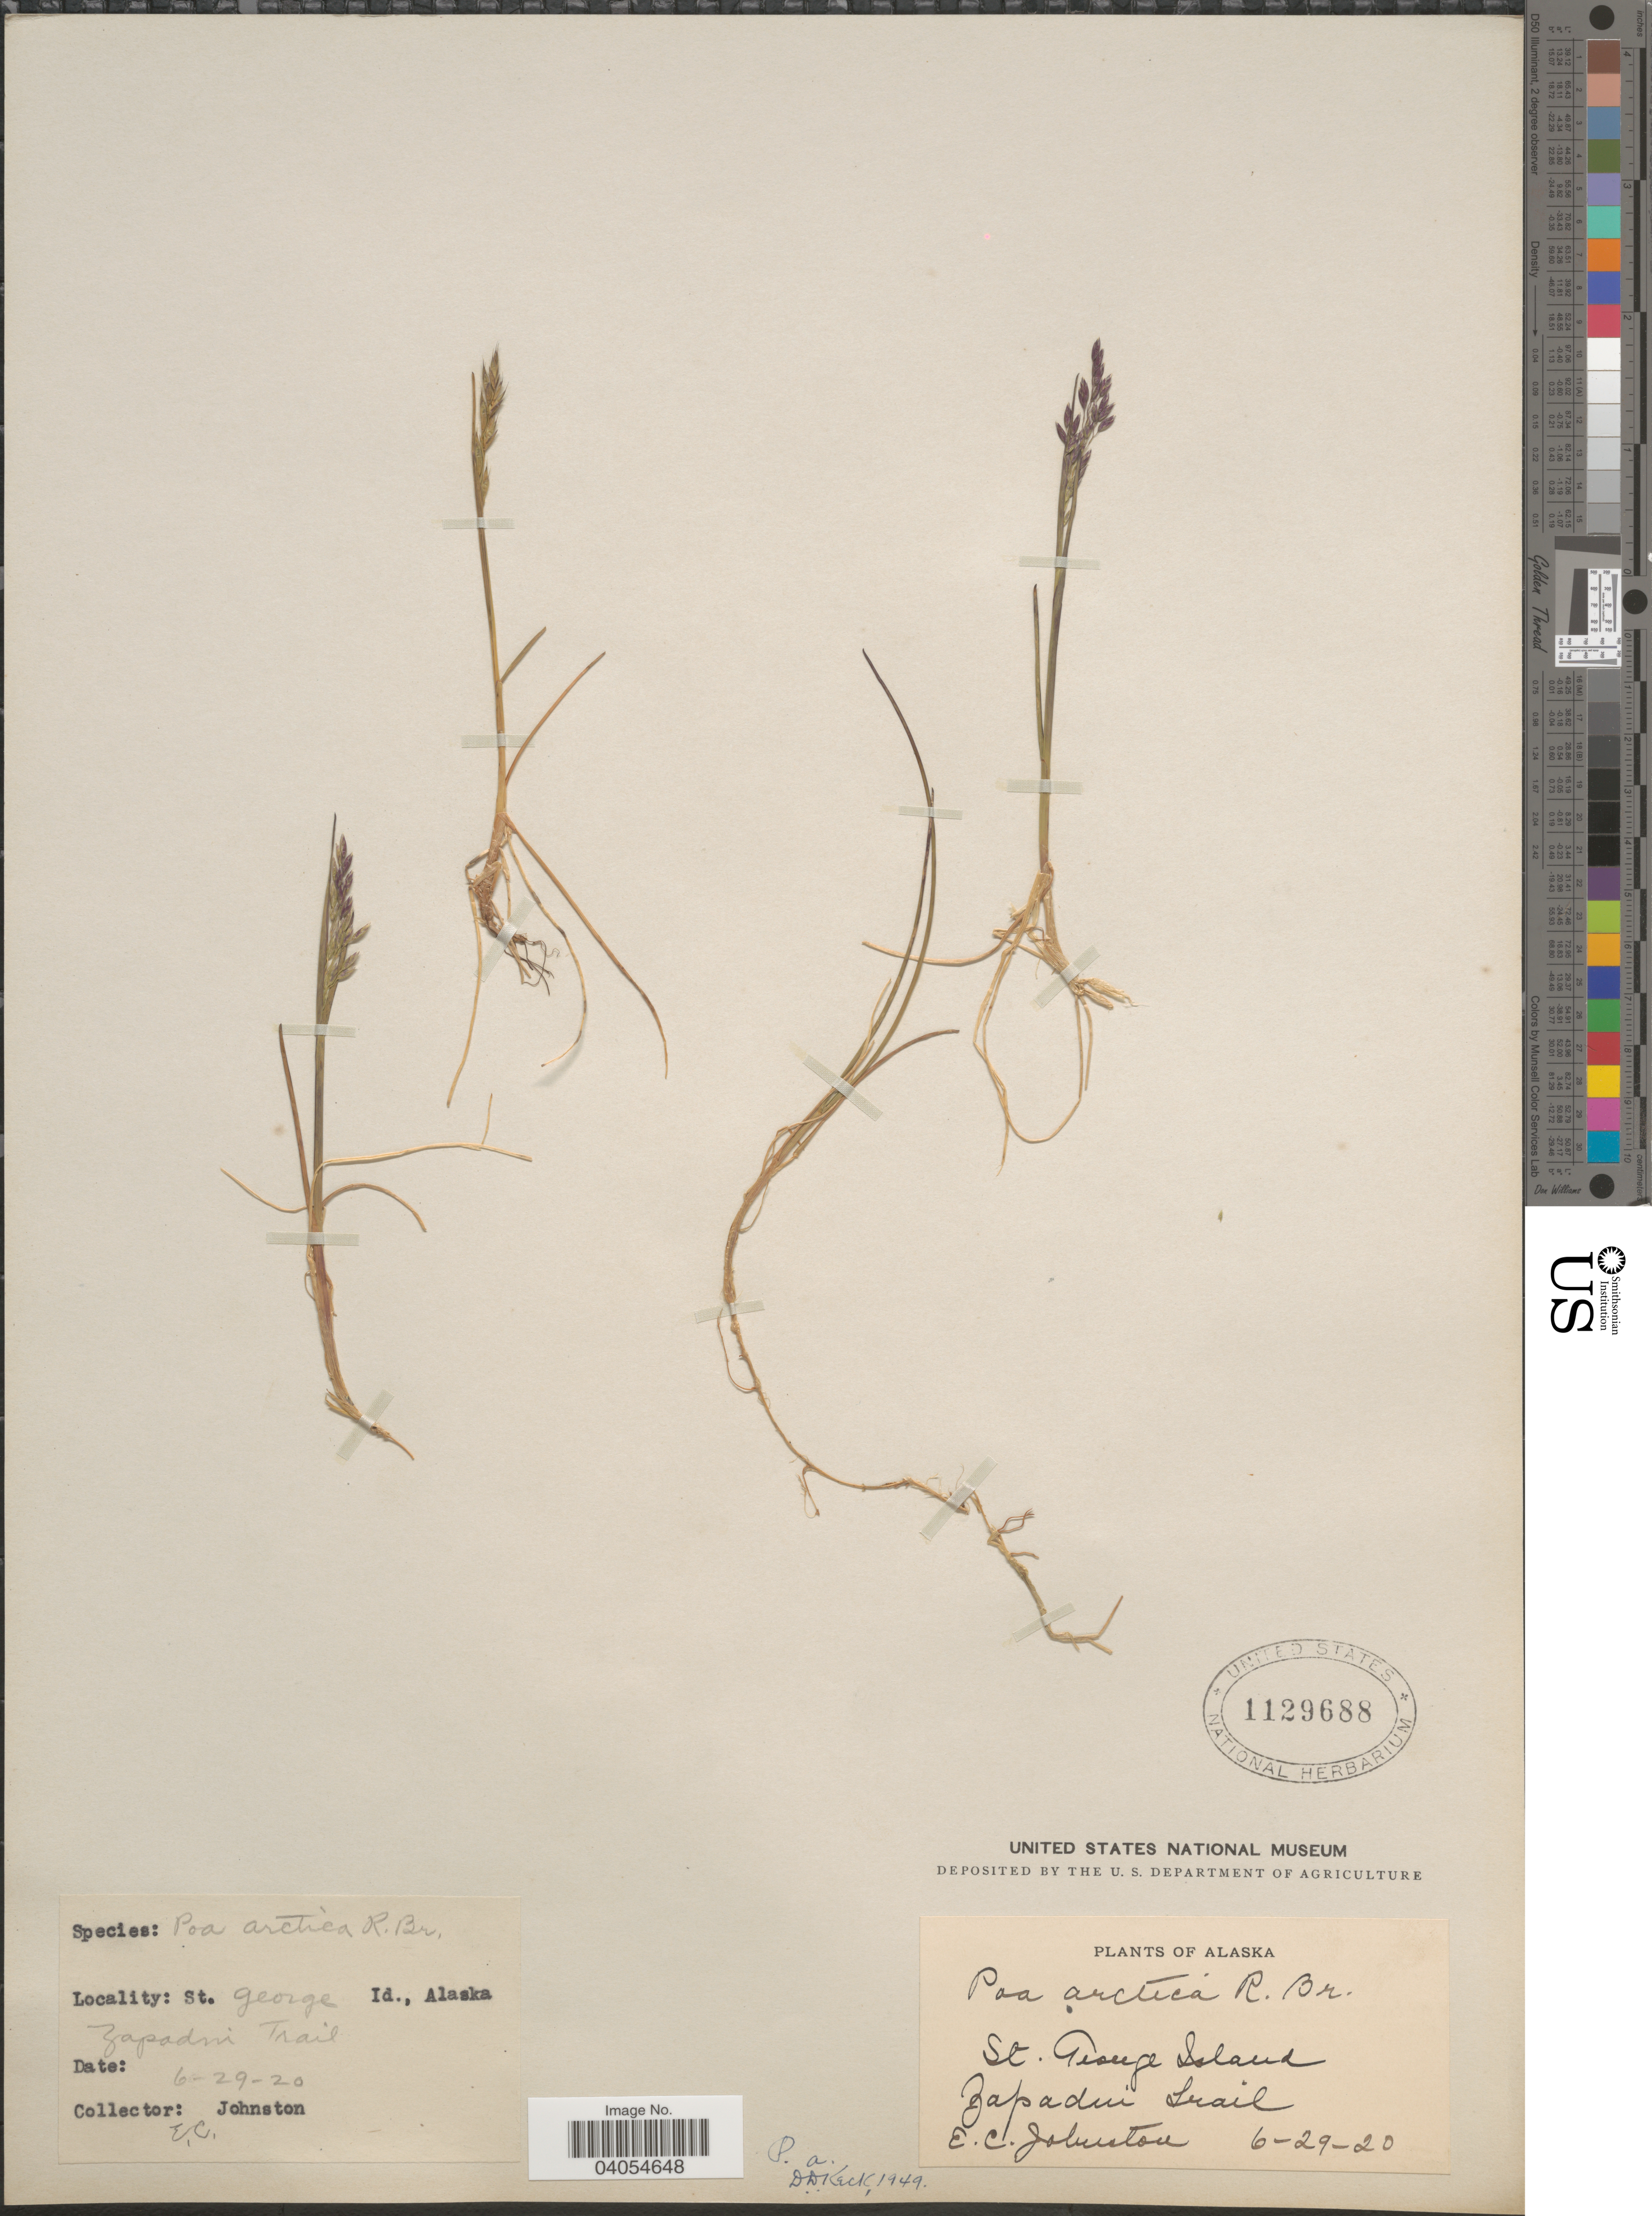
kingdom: Plantae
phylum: Tracheophyta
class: Liliopsida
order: Poales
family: Poaceae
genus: Poa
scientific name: Poa arctica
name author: R. Br.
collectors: E. C. Johnston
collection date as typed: Transcribed d/m/y: 29/6/20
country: United States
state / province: Alaska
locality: St. George Id. Zapadni Trail.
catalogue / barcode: US 1129688